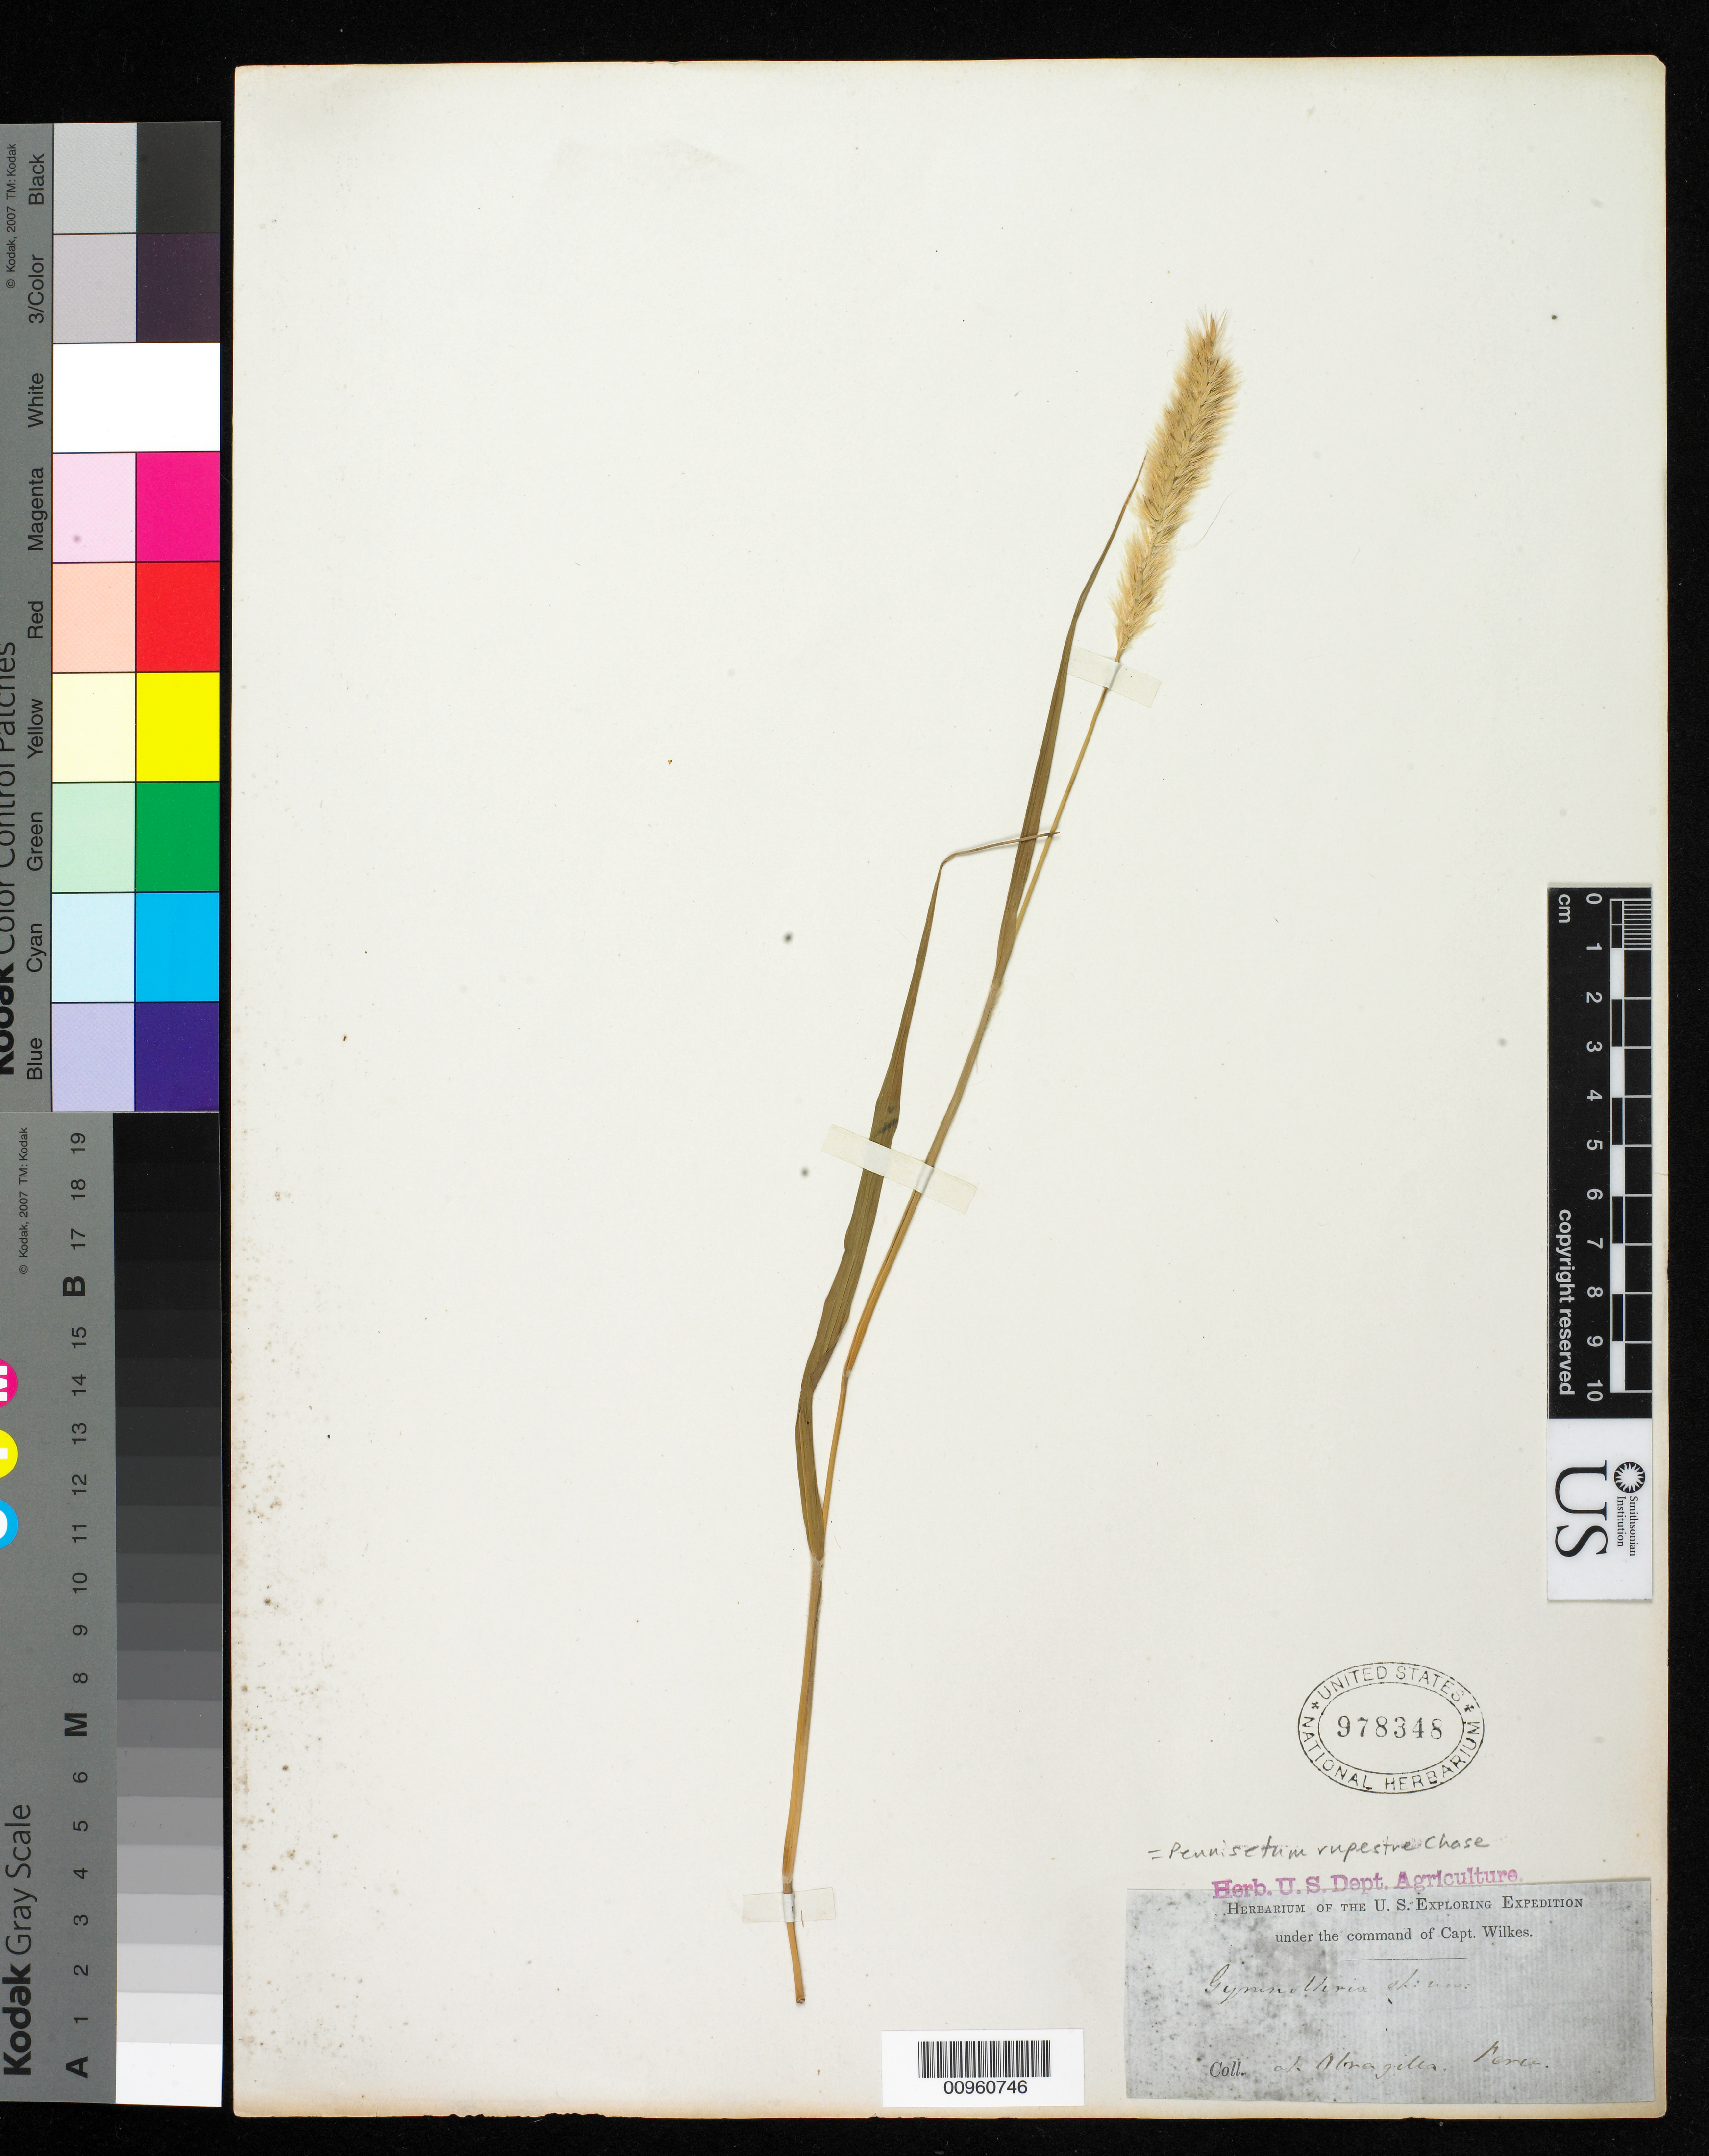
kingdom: Plantae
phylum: Tracheophyta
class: Liliopsida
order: Poales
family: Poaceae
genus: Cenchrus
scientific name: Cenchrus rupestris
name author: (Chase) Morrone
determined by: Poaceae Reorganization Project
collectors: Wilkes Explor. Exped.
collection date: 1838/1842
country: Peru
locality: Obrajillo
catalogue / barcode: US 978348